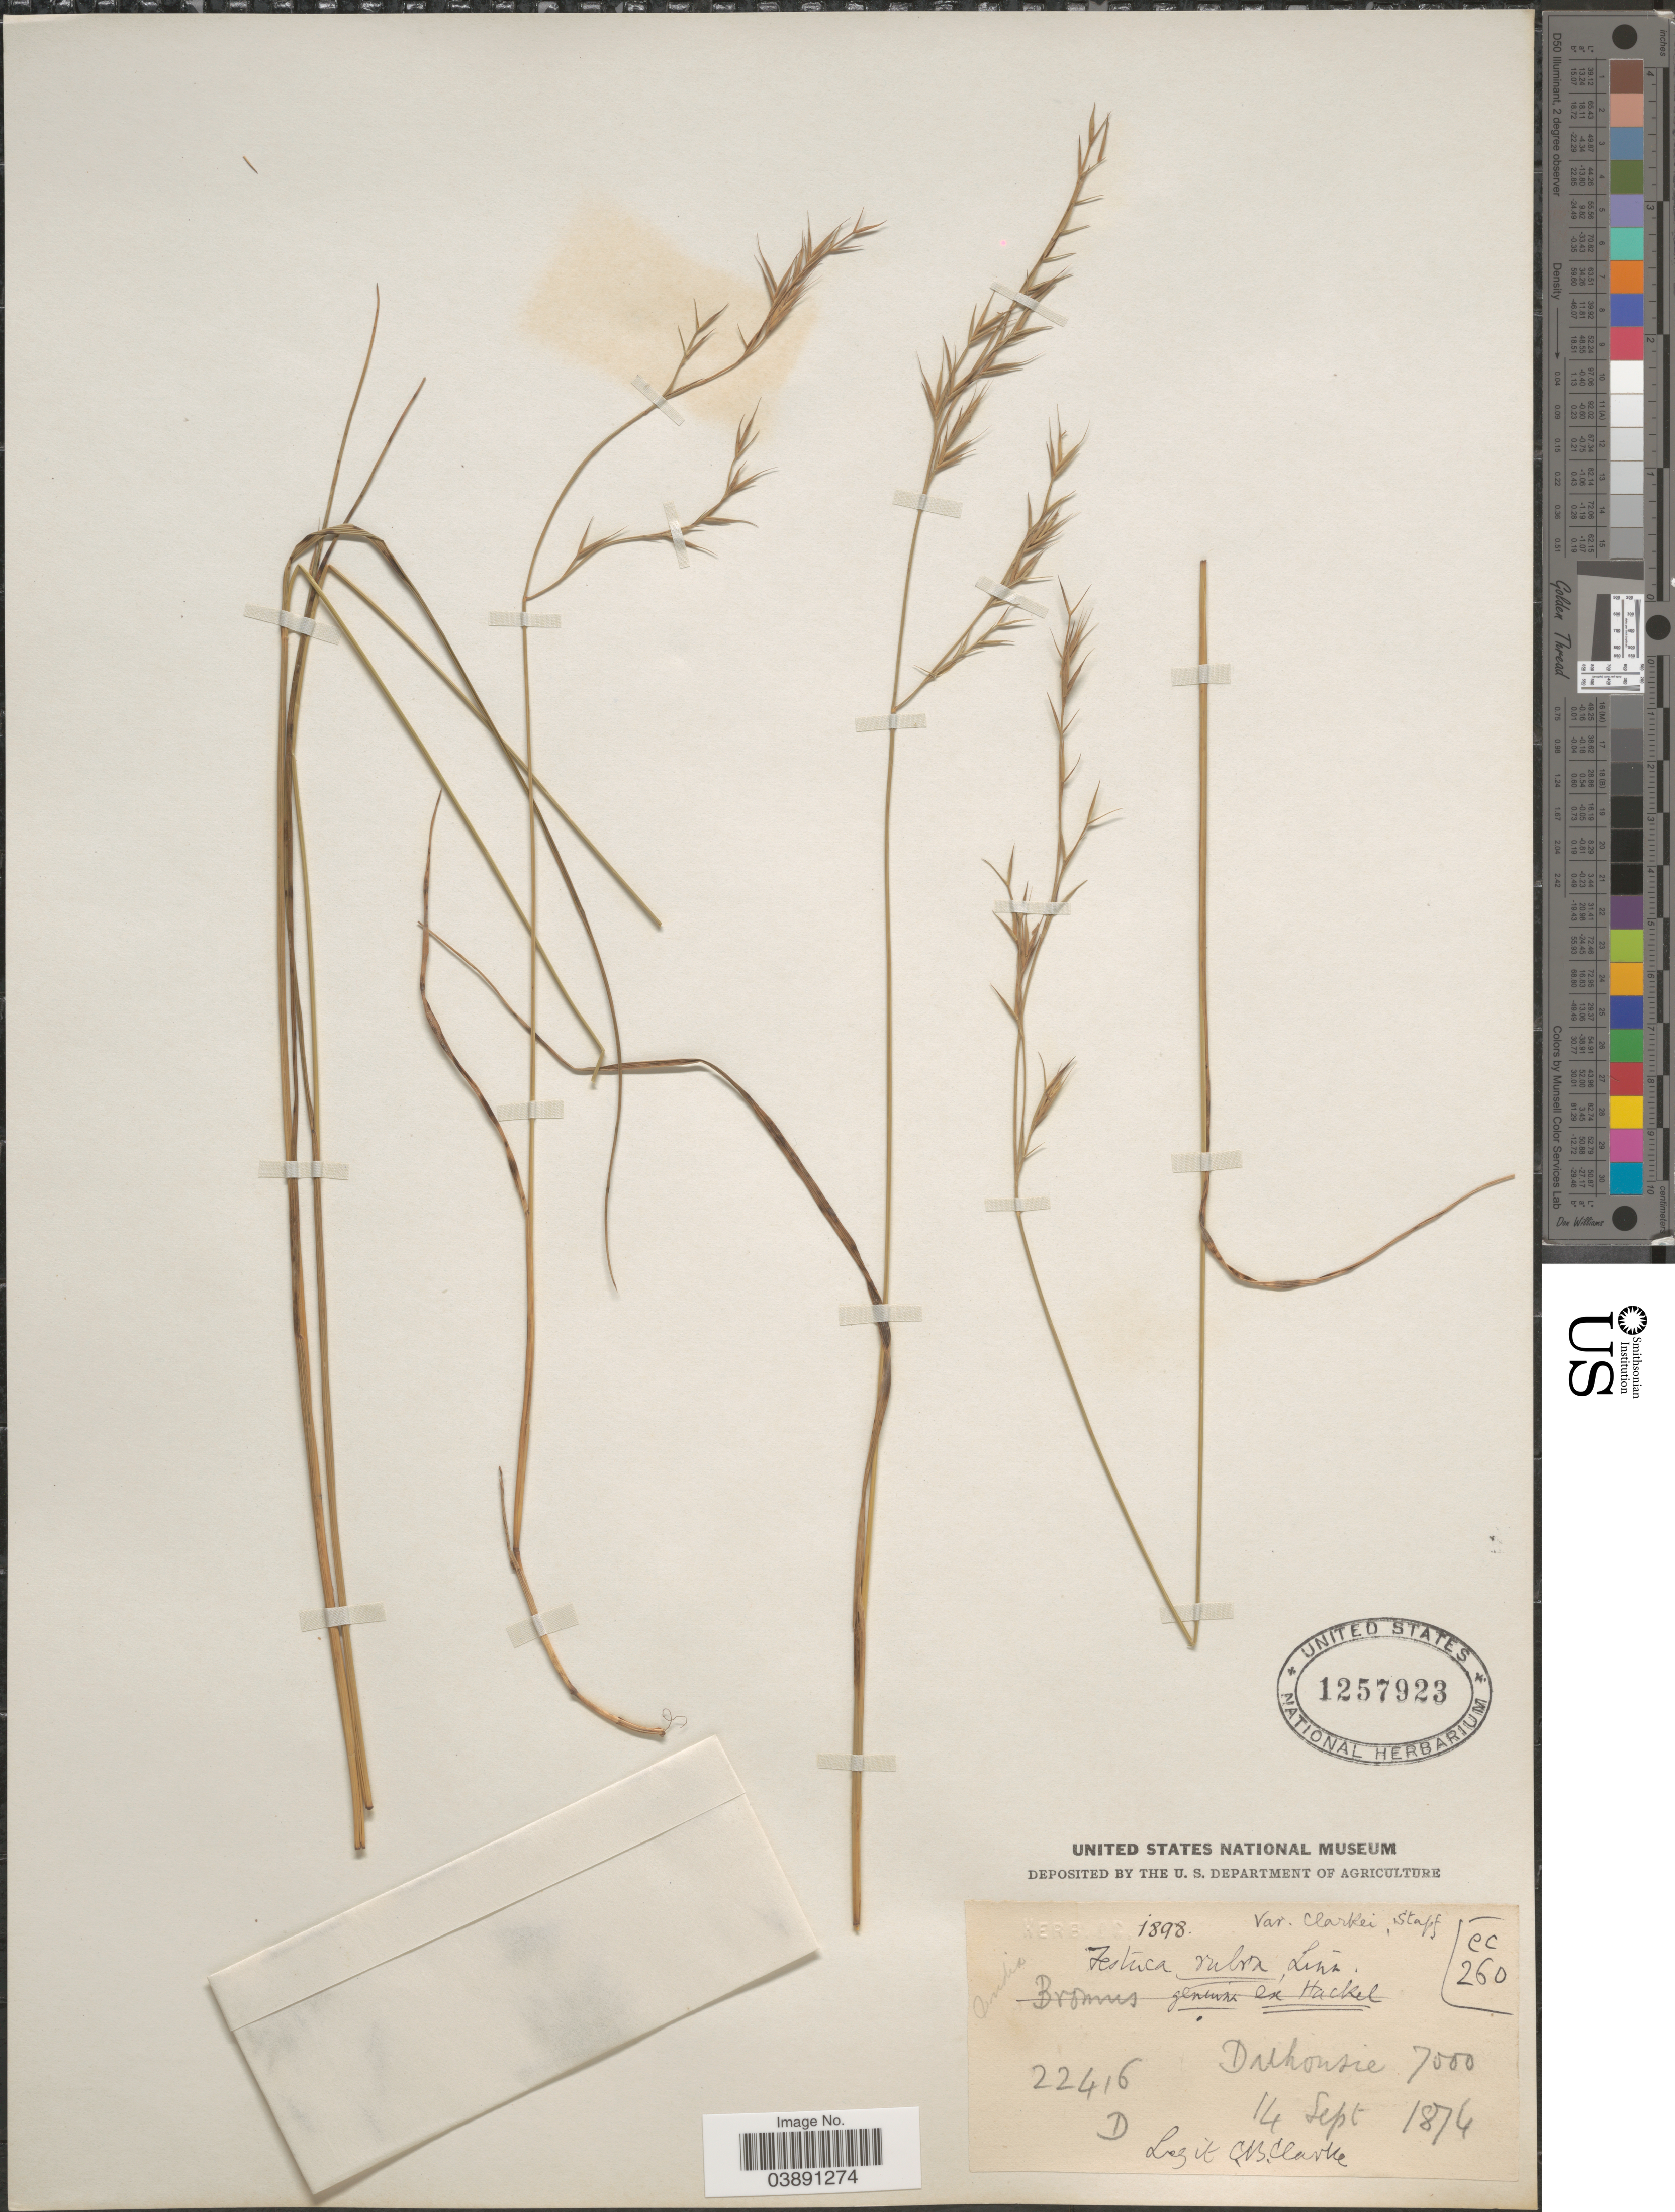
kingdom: Plantae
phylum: Tracheophyta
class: Liliopsida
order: Poales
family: Poaceae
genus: Festuca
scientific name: Festuca sp.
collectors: C. B. Clarke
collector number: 22416 D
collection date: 1874-09-14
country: India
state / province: Himachal Pradesh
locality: Dalhousie.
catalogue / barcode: US 1257923